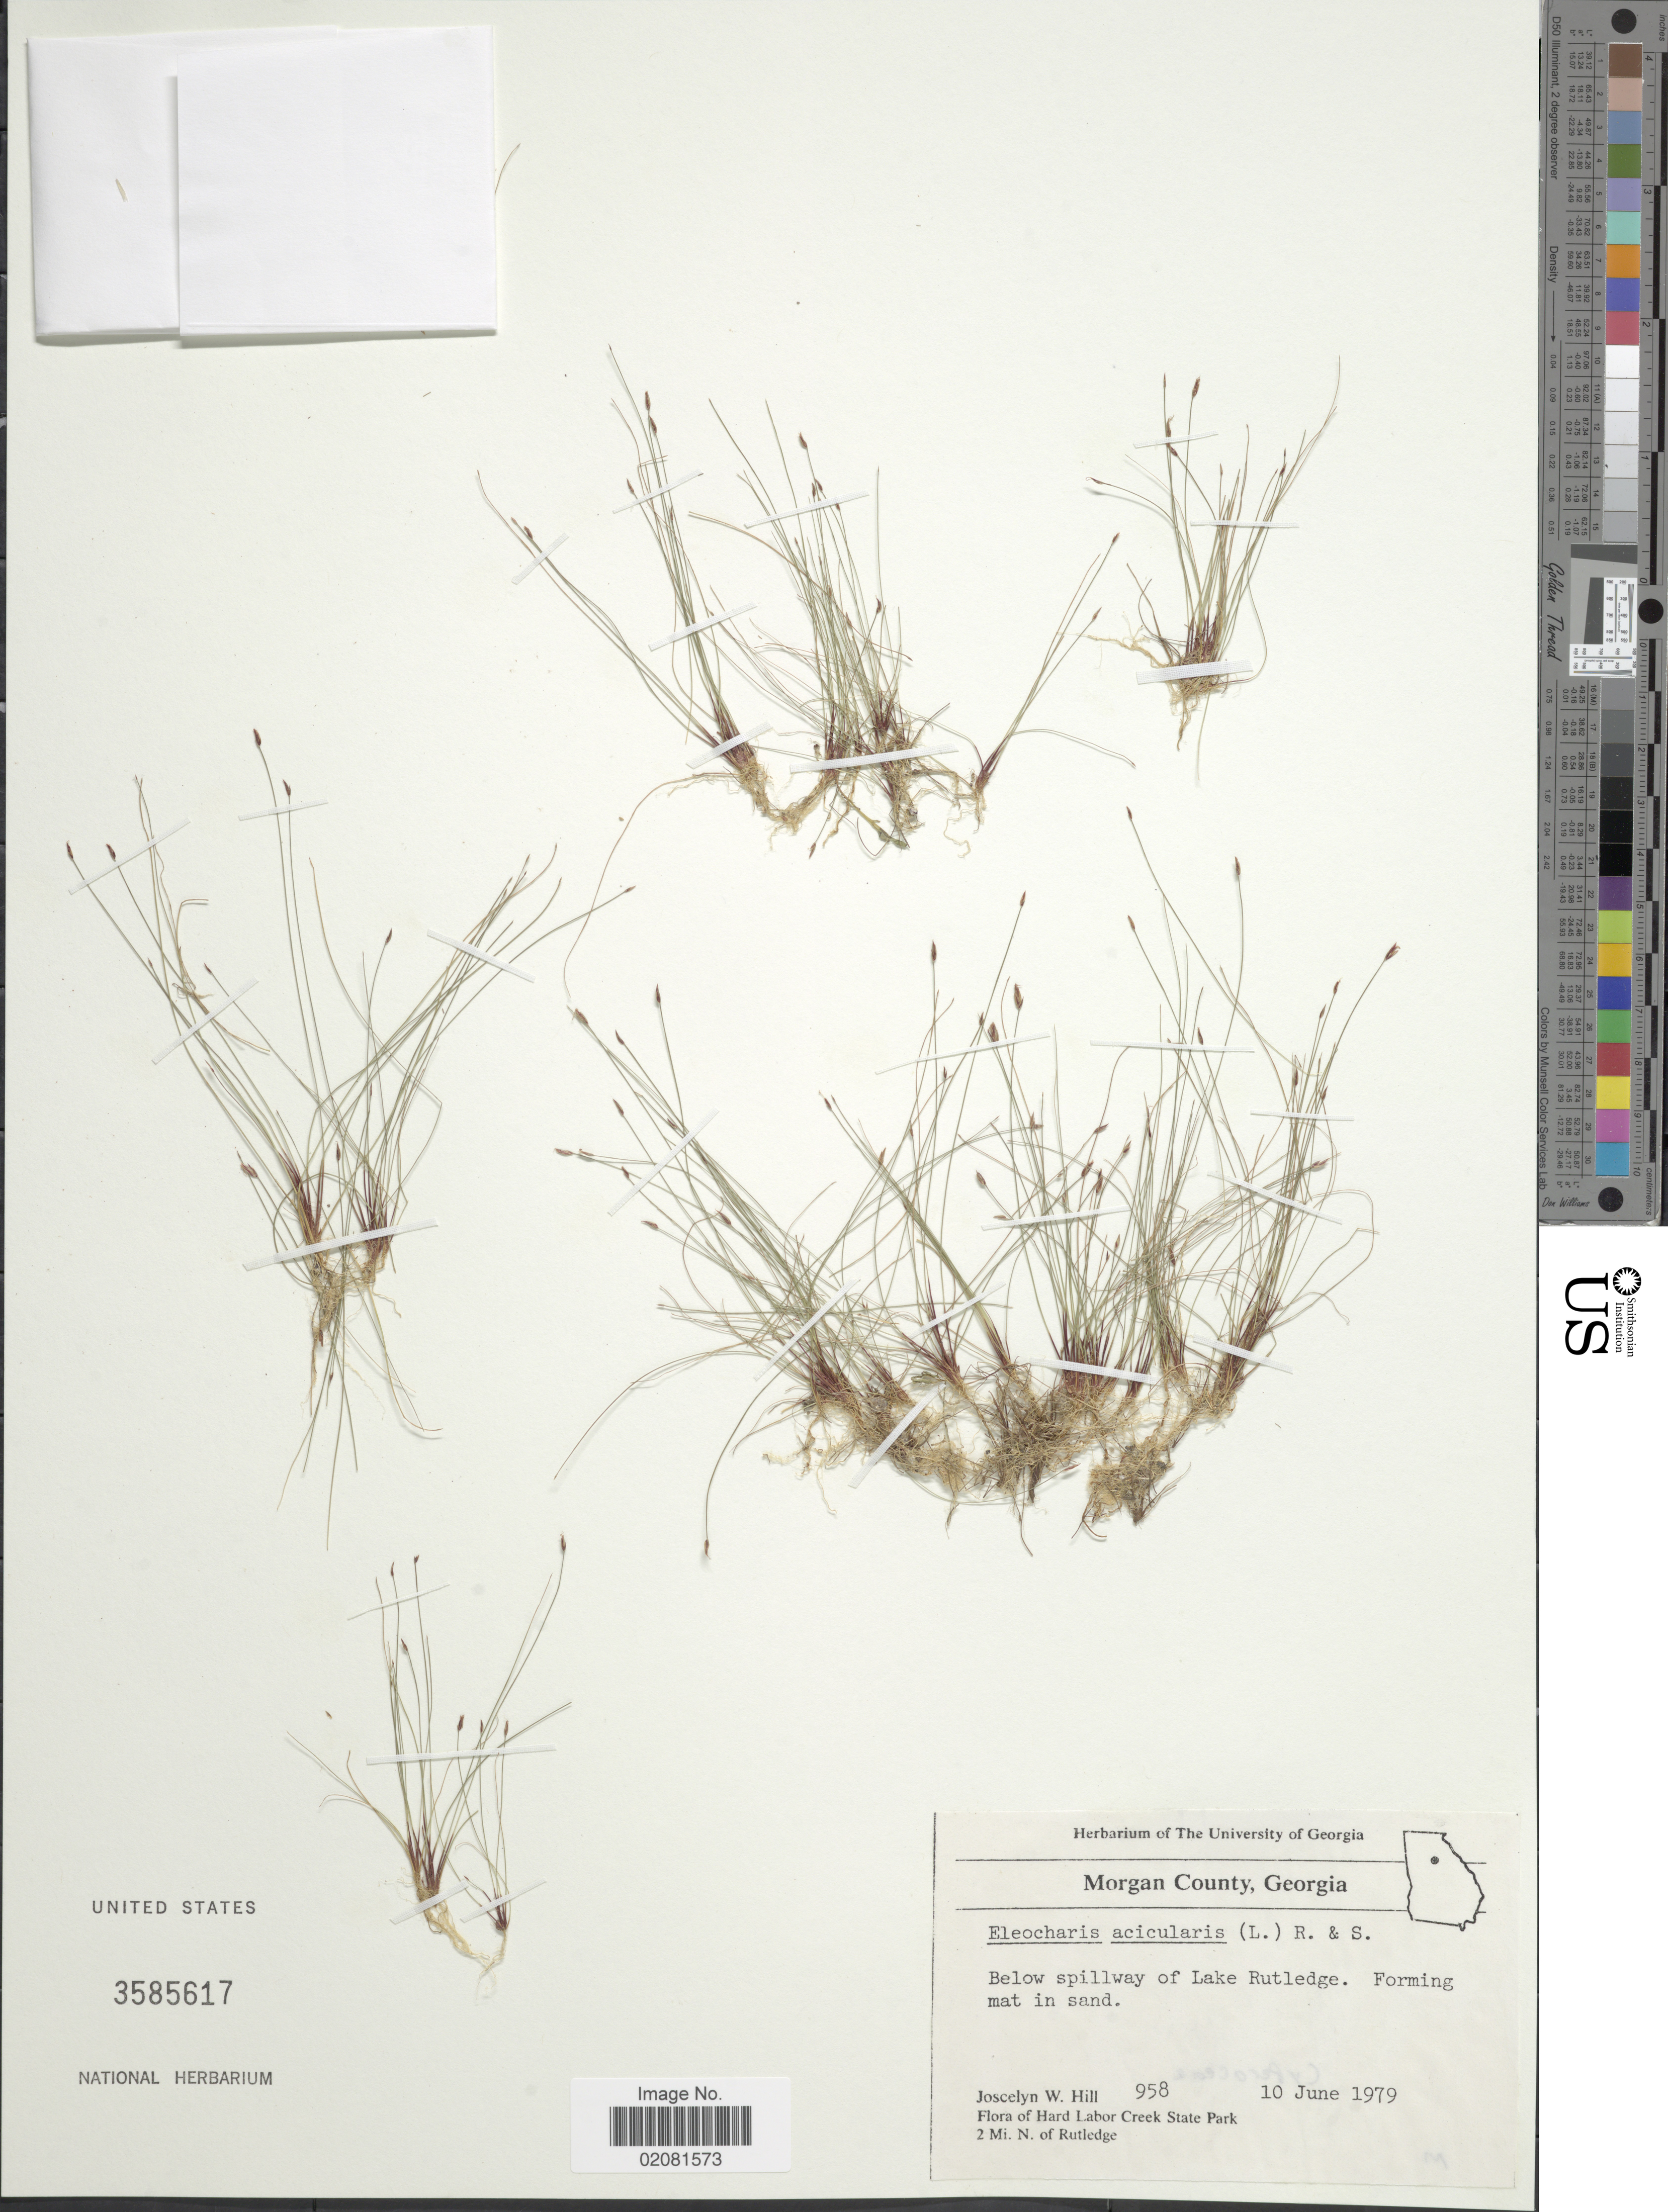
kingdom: Plantae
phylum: Tracheophyta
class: Liliopsida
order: Poales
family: Cyperaceae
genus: Eleocharis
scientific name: Eleocharis acicularis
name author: (L.) Roem. & Schult.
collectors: J. W. Hill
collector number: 958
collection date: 1979-06-10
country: United States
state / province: Georgia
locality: Morgan County. Below spillway of Lake Rutledge. Hard Labor Creek State Park. 2 Mi. N. of Rutledge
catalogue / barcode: US 3585617